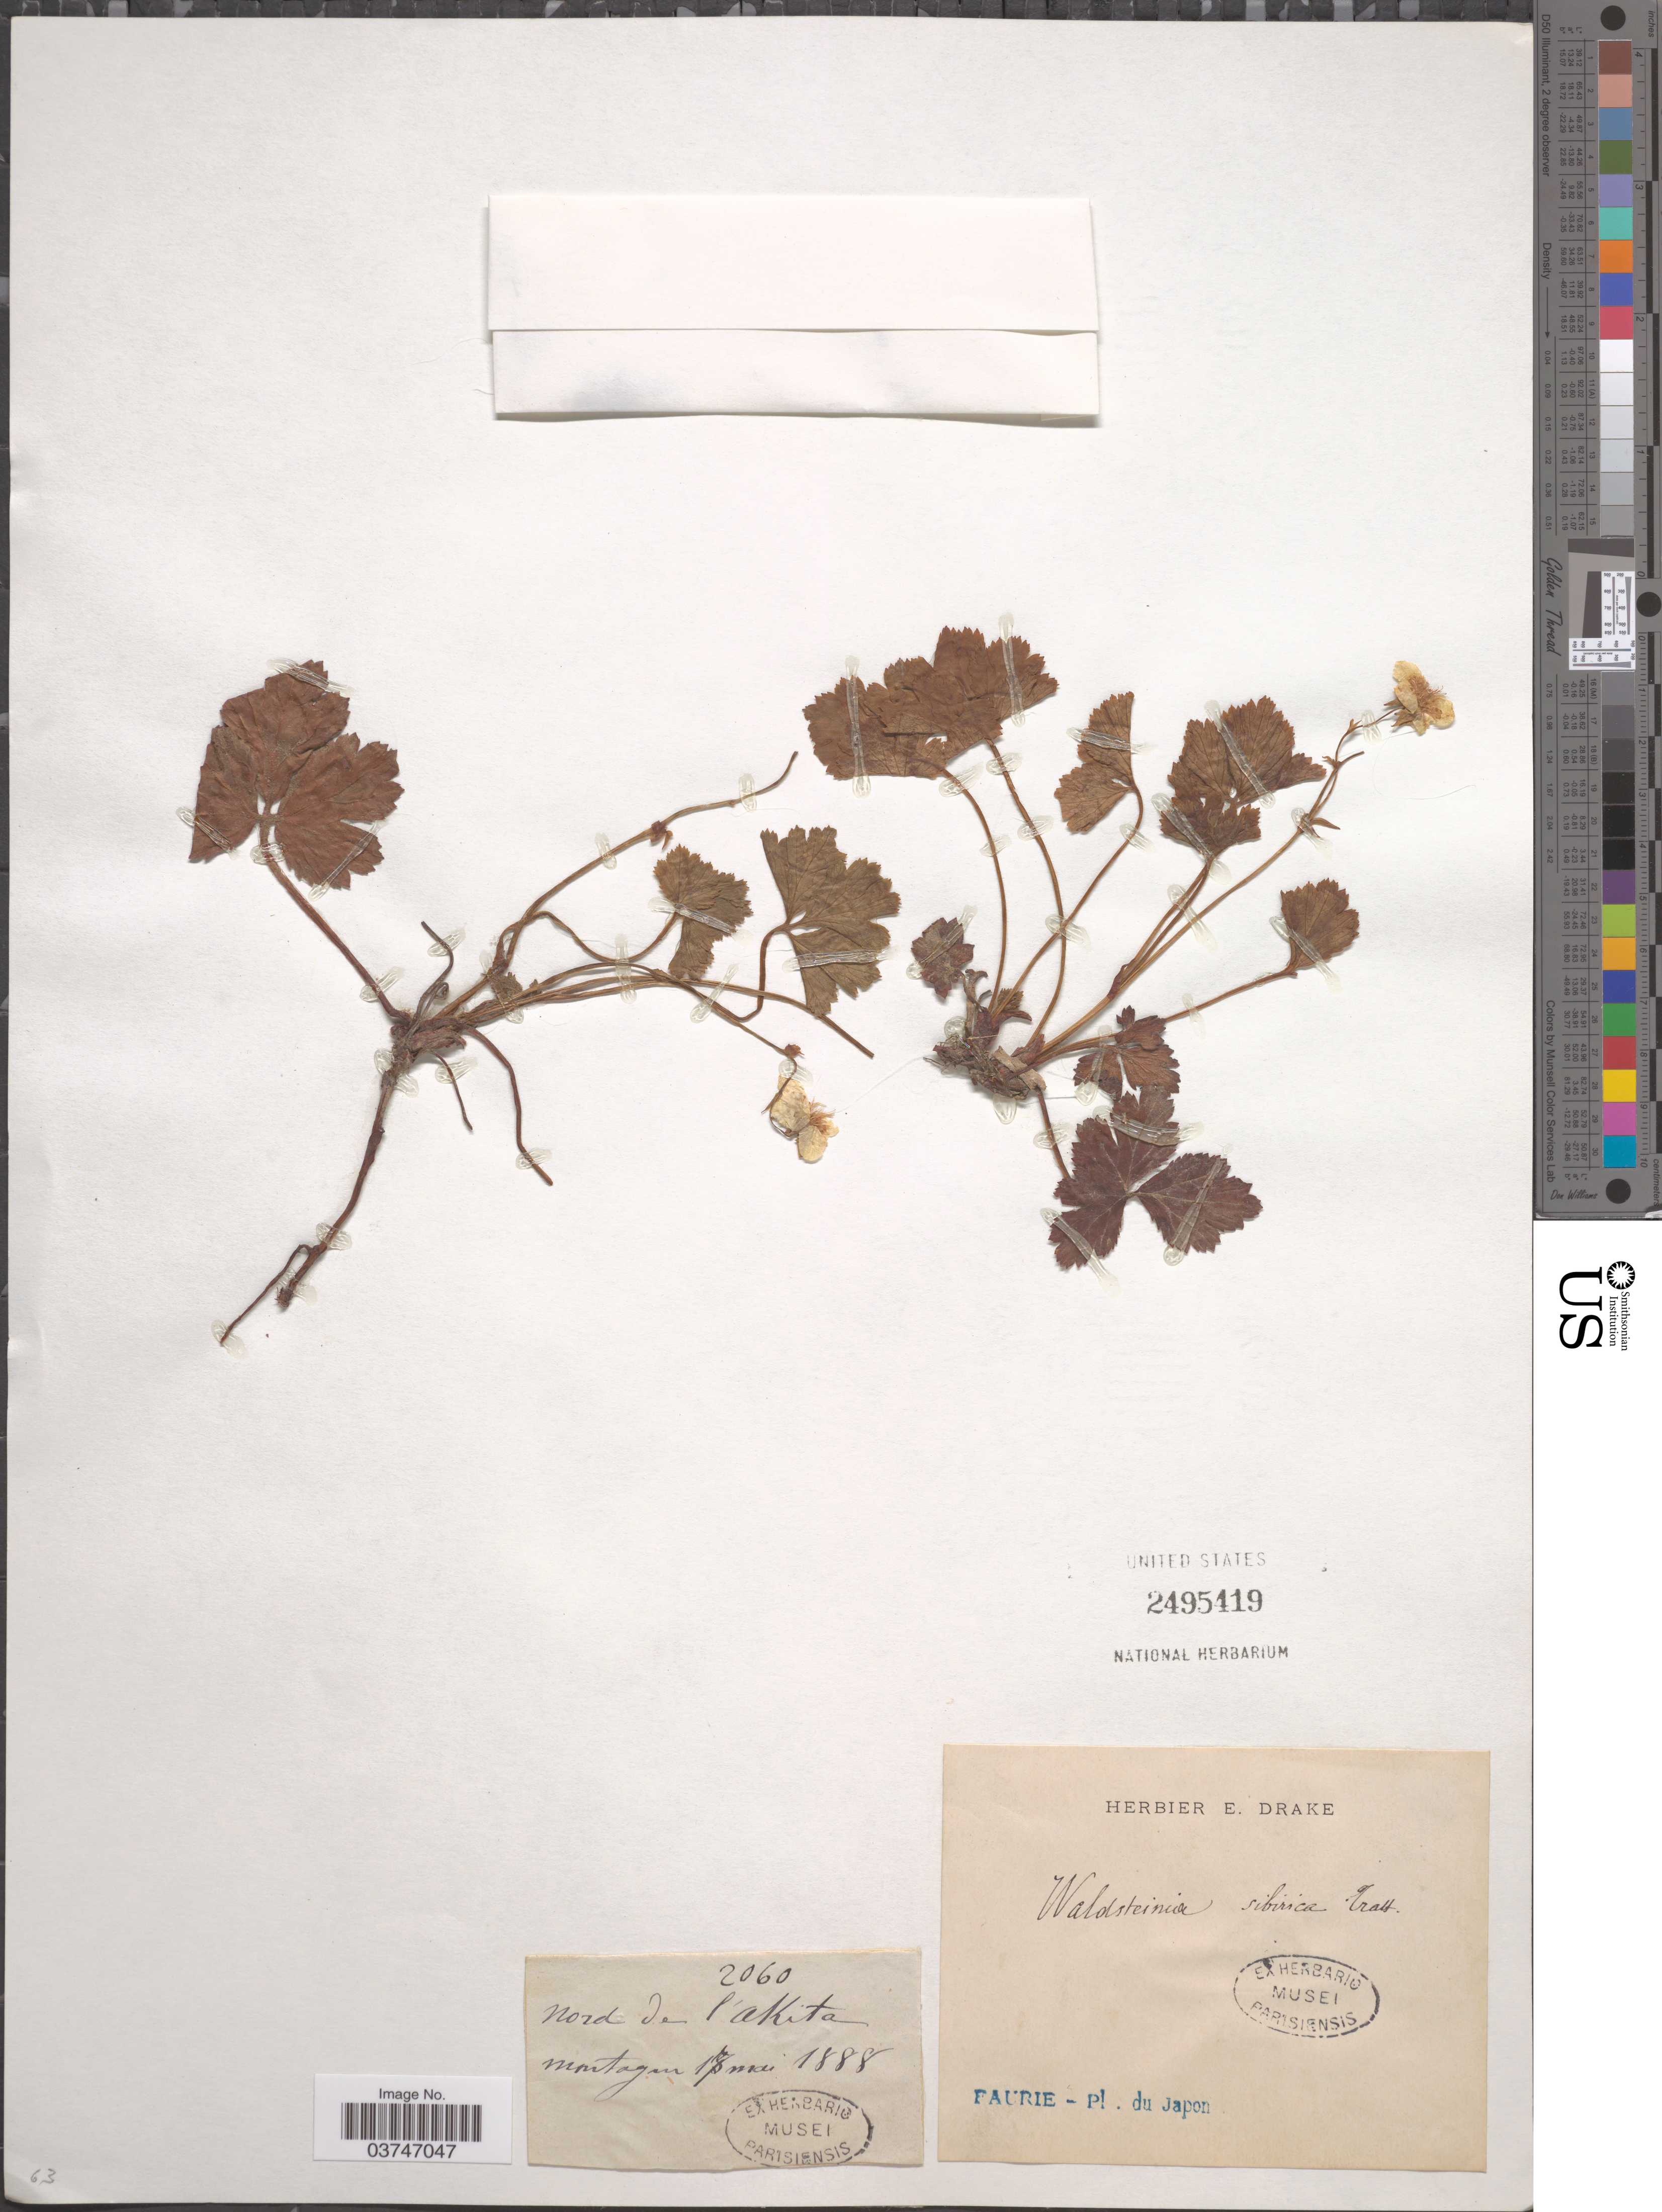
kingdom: Plantae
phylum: Tracheophyta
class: Magnoliopsida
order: Rosales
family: Rosaceae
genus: Waldsteinia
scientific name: Waldsteinia ternata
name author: (Stephan) Fritsch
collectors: -. Faurie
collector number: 2060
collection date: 1888-05-17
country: Japan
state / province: Akita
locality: Nord de l'akita montagne.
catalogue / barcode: US 2495419